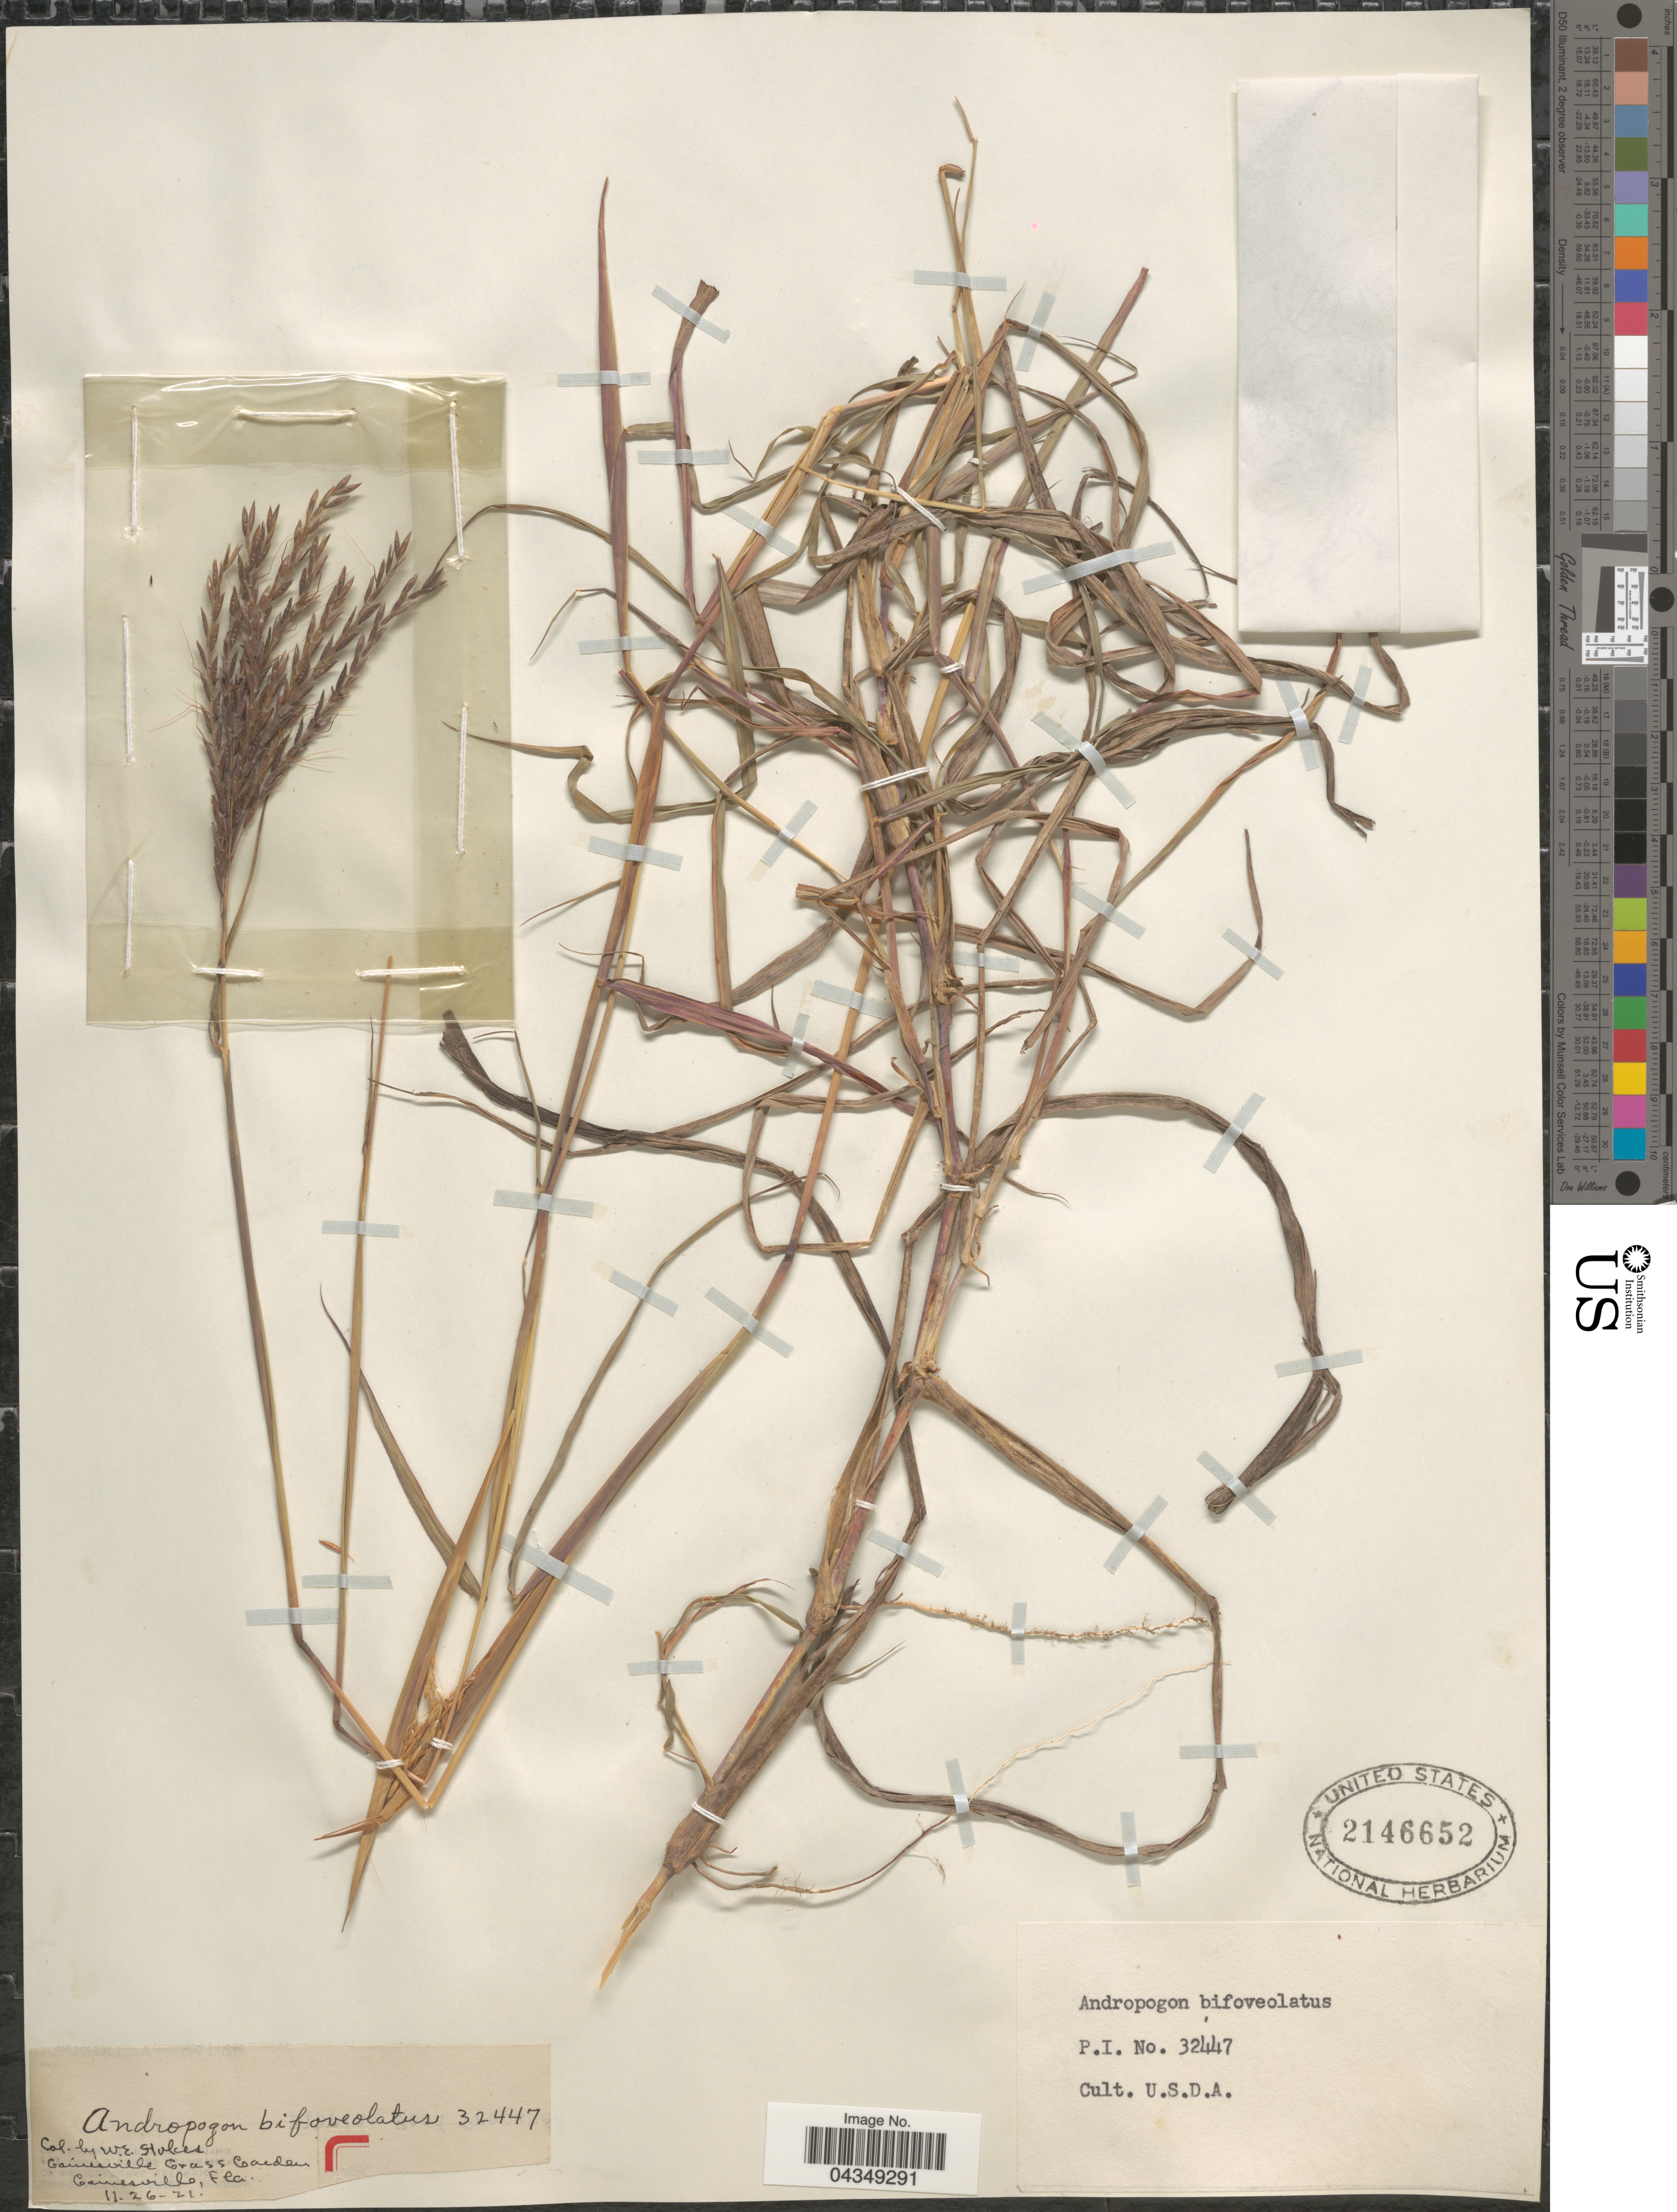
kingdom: Plantae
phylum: Tracheophyta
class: Liliopsida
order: Poales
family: Poaceae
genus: Bothriochloa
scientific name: Bothriochloa insculpta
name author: (Hochst. ex A. Rich.) A. Camus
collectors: W. Stokes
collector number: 32447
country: United States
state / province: Florida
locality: Gainesville Grass Garden. Gainesville. U.S.D.A.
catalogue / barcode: US 2146652